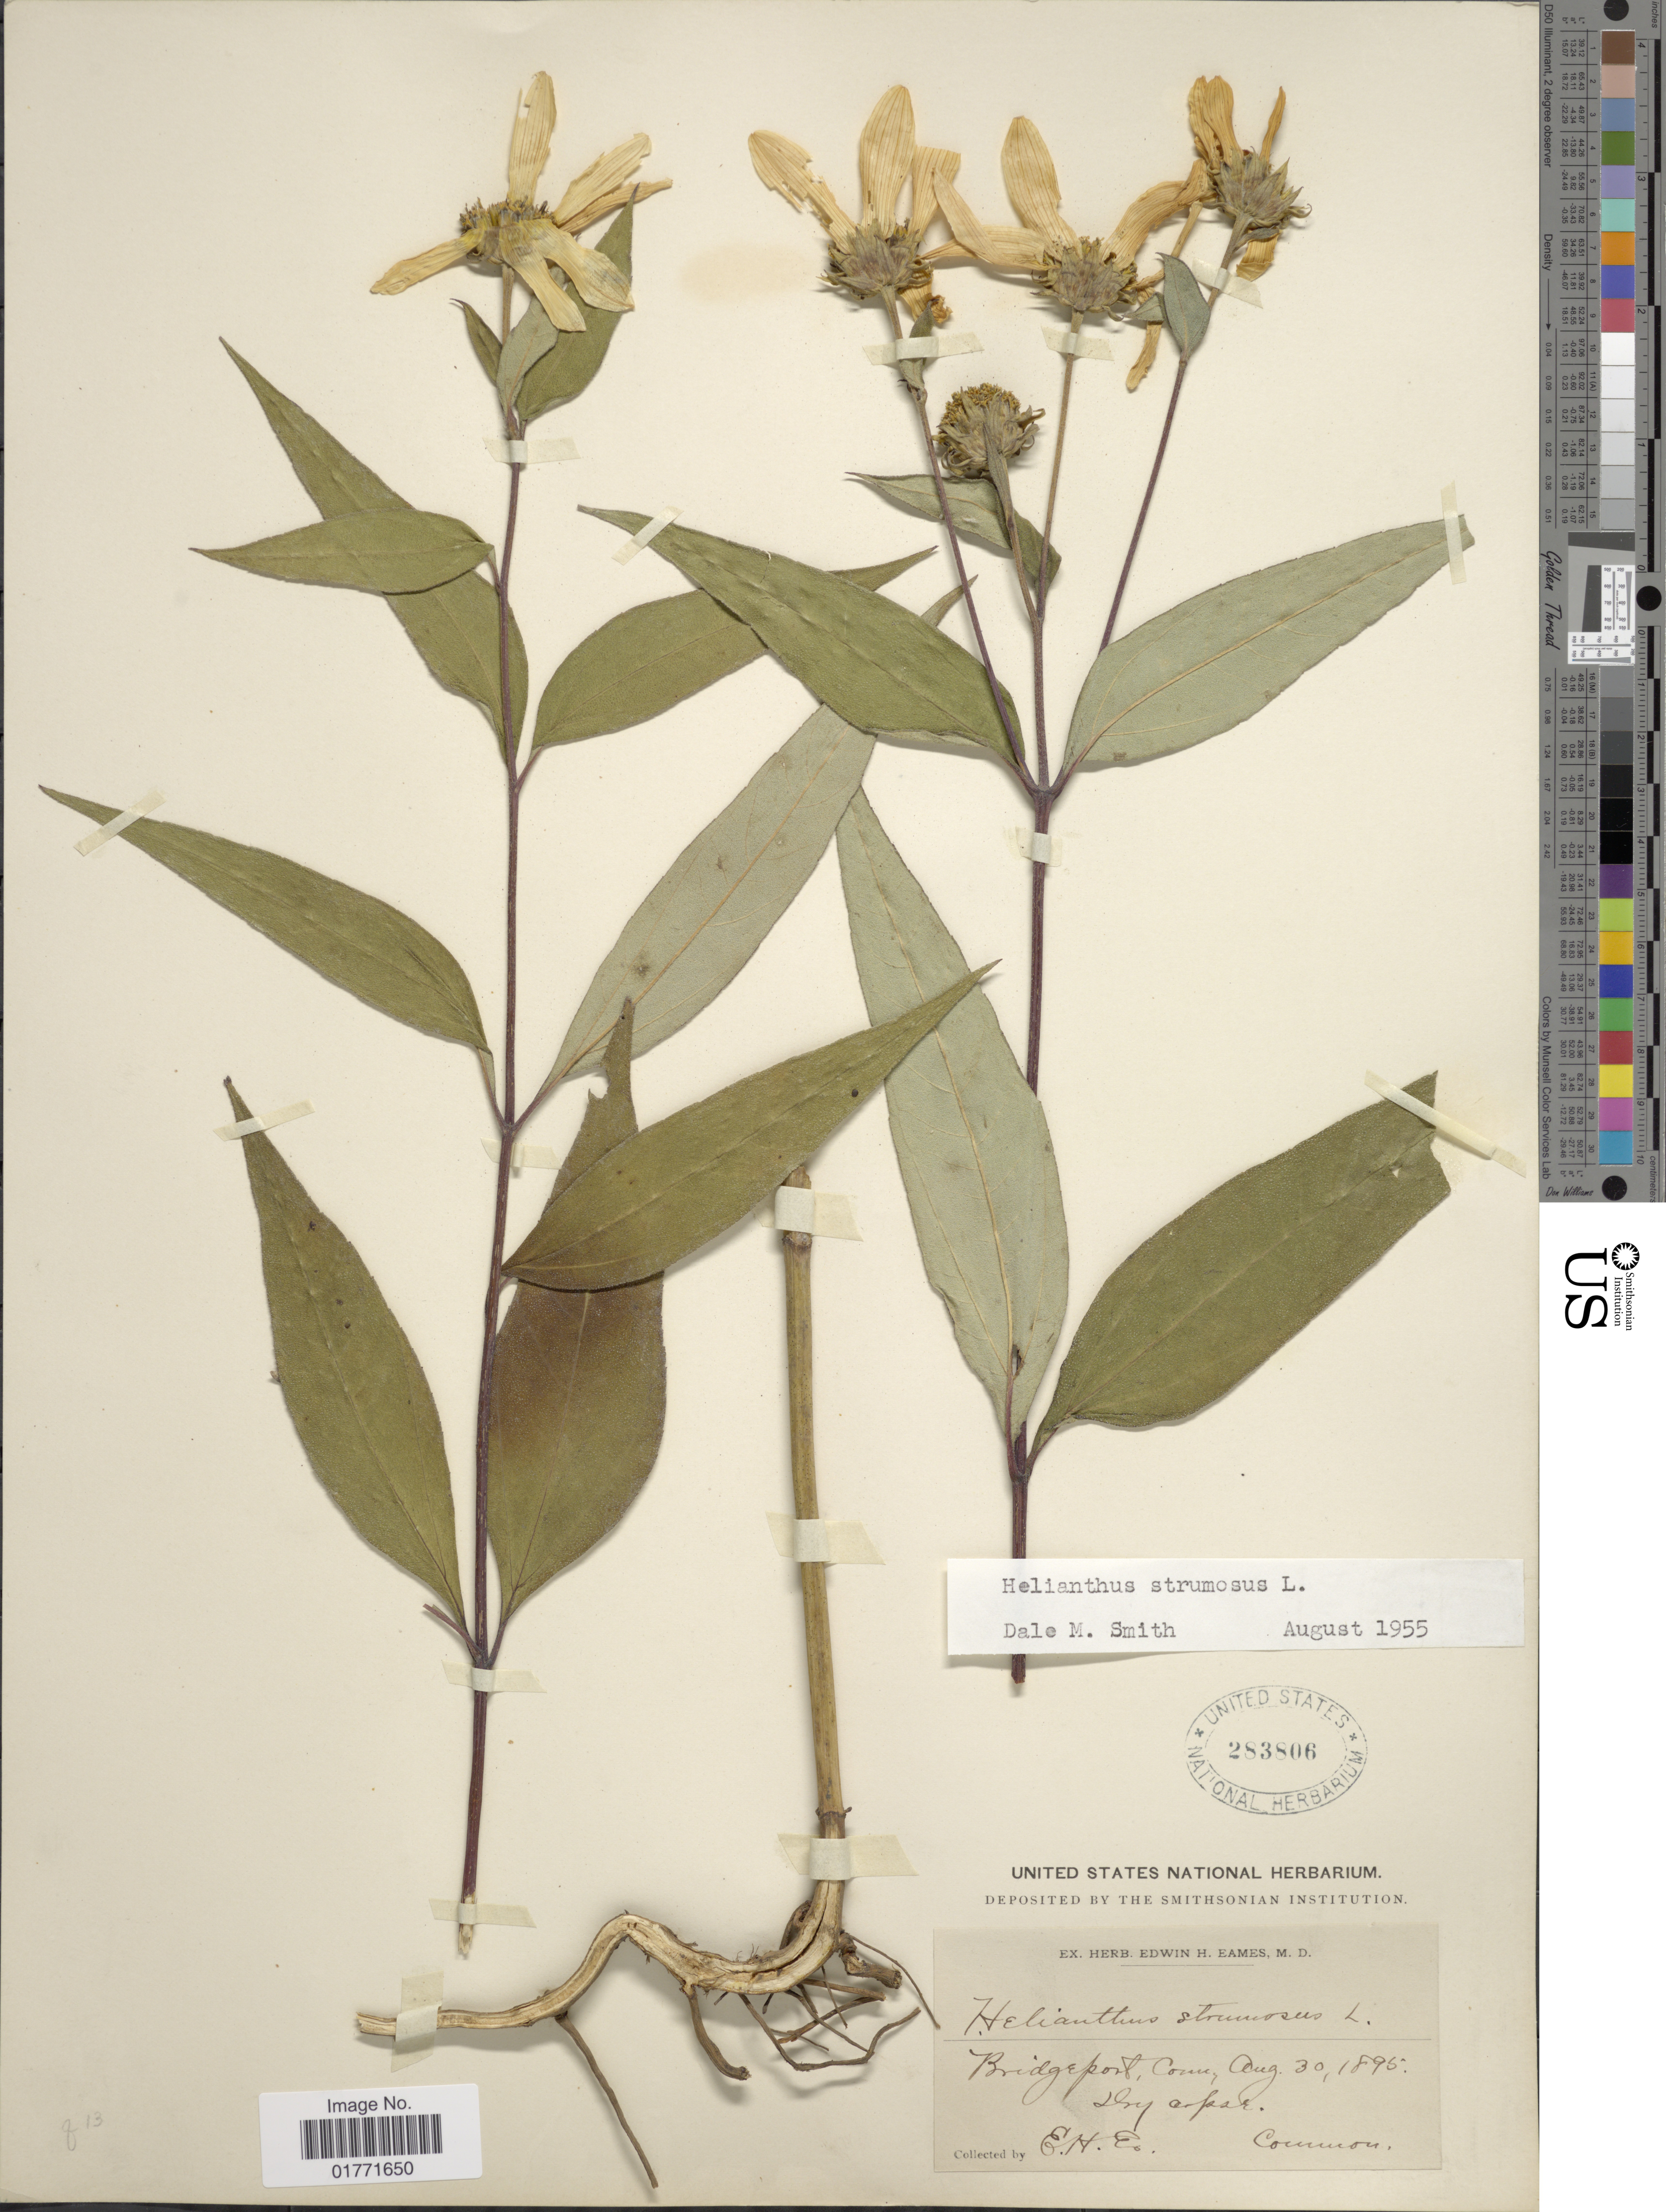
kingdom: Plantae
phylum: Tracheophyta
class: Magnoliopsida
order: Asterales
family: Asteraceae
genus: Helianthus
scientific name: Helianthus strumosus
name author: L.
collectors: E. H. Eames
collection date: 1895-08-30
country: United States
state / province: Connecticut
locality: Bridgeport, Conn.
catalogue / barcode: US 283806